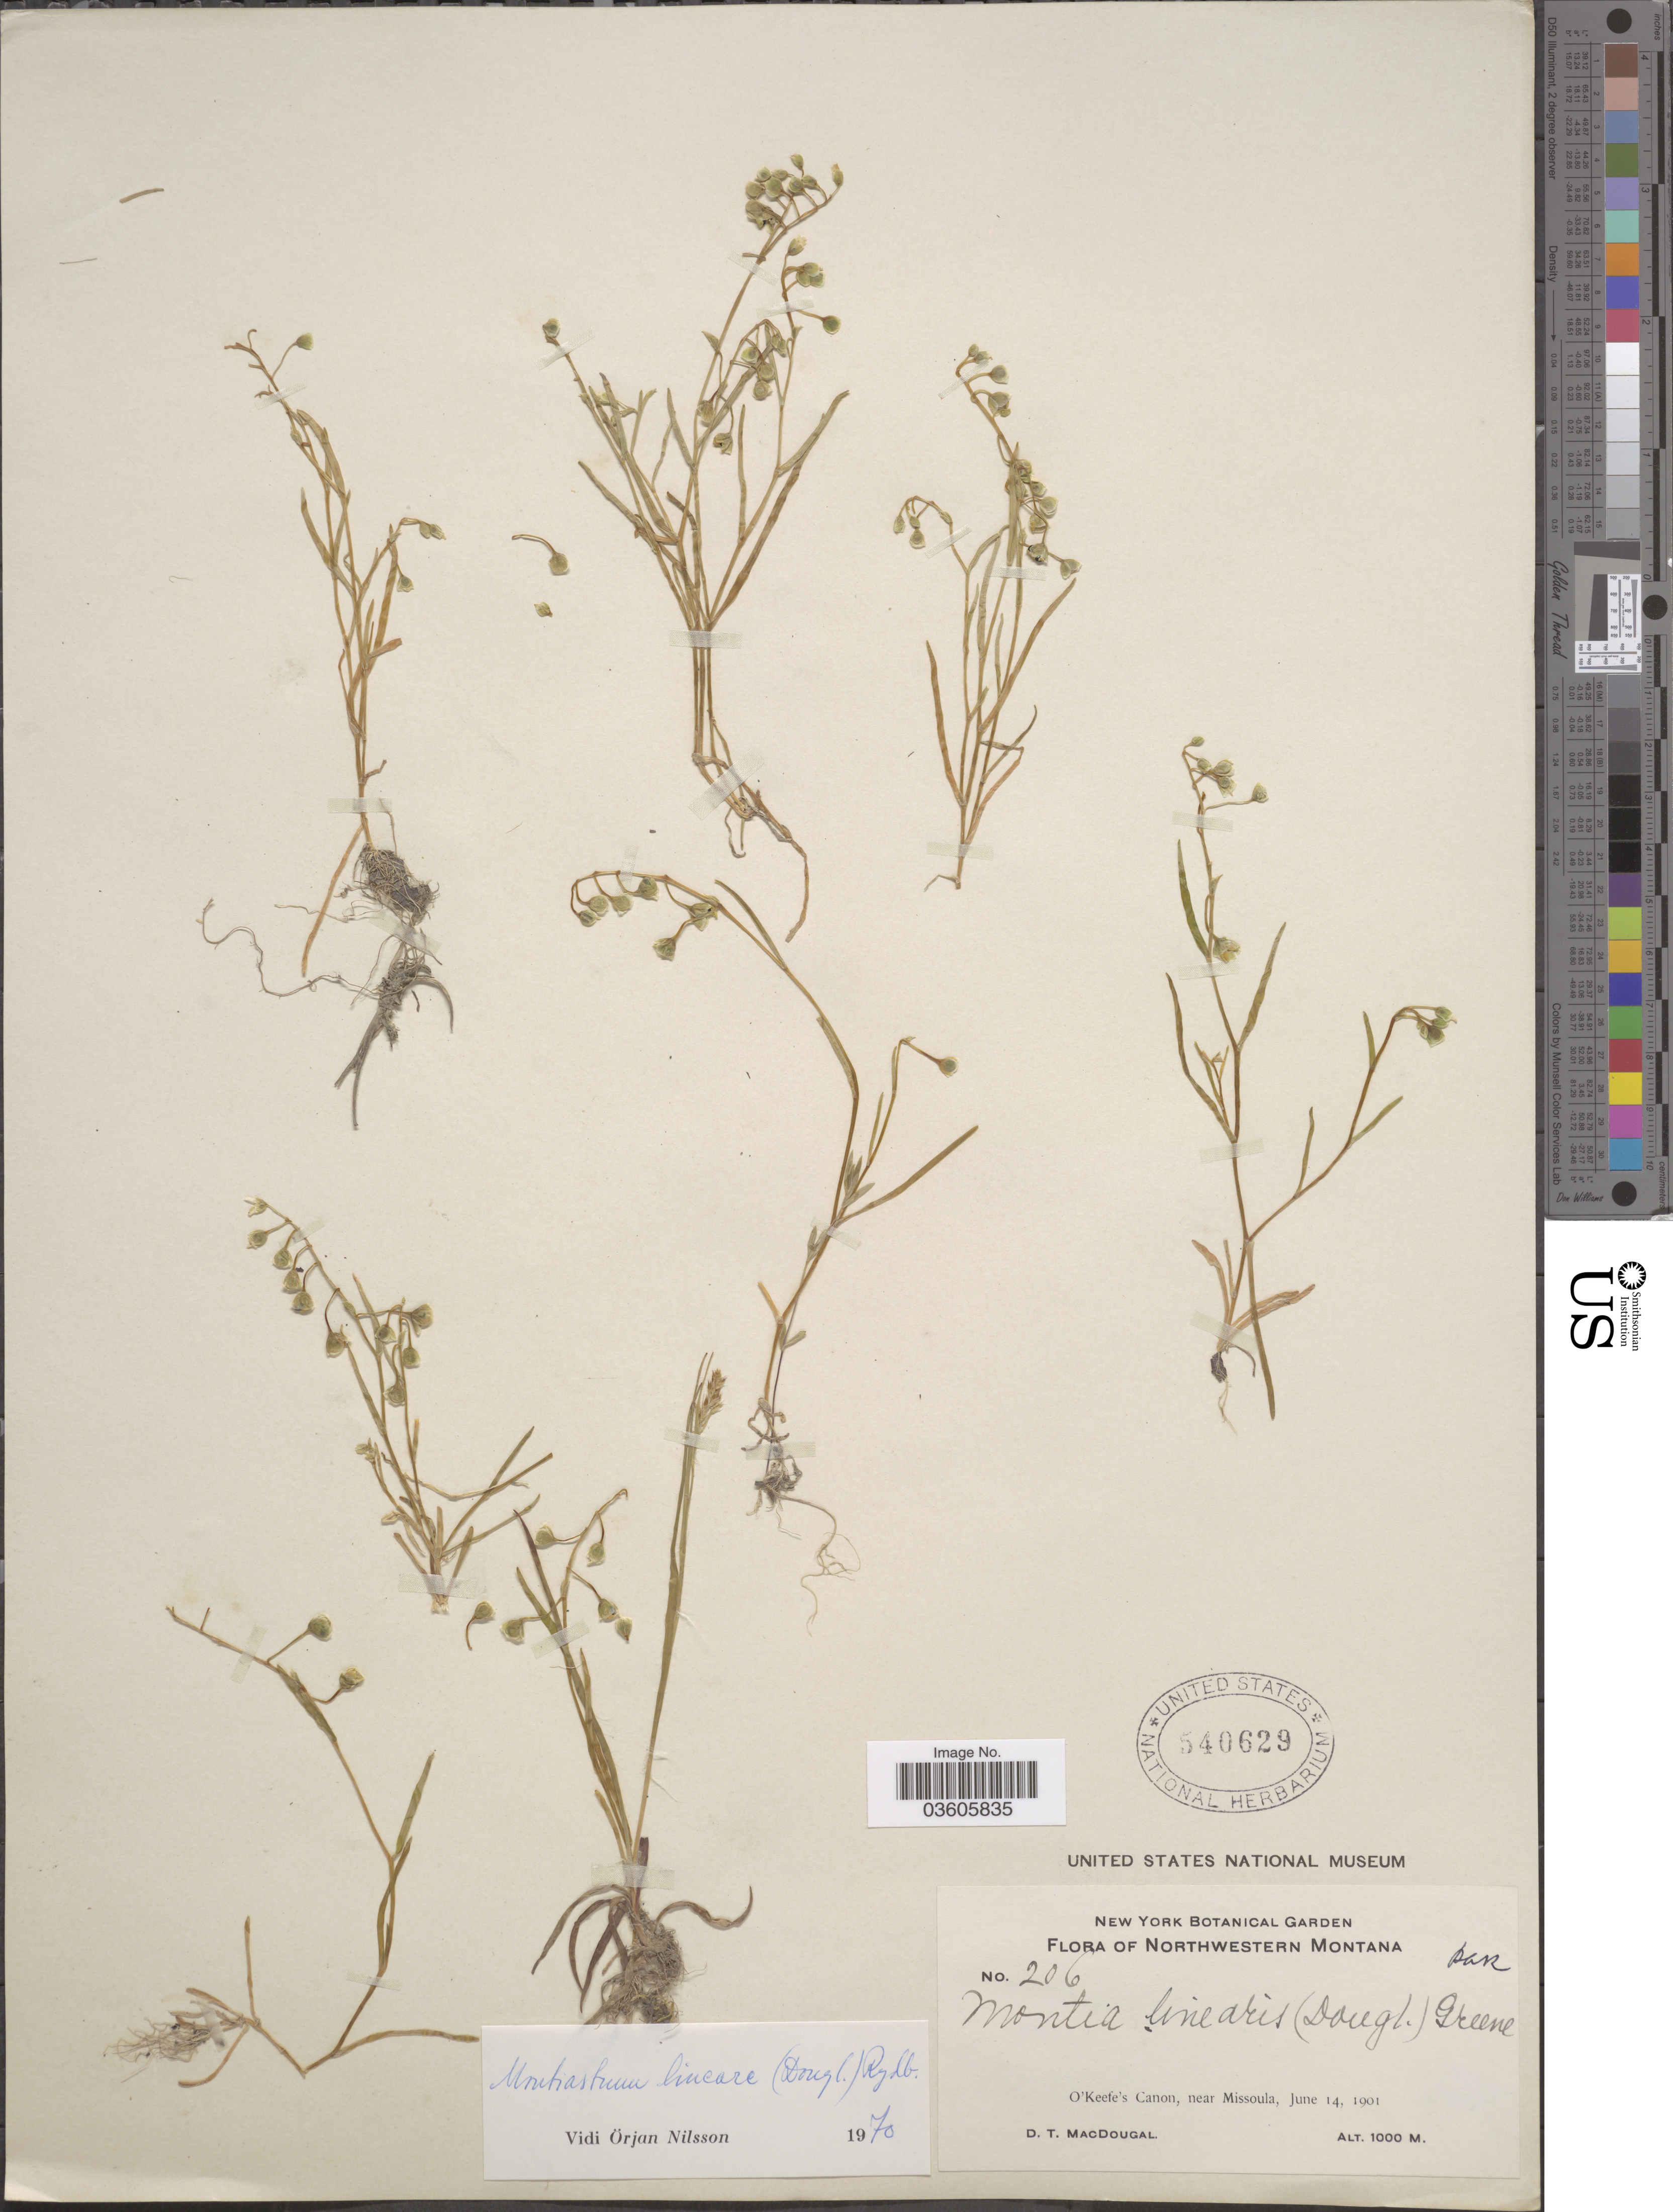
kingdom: Plantae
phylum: Tracheophyta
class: Magnoliopsida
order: Caryophyllales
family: Montiaceae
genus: Montia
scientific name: Montia linearis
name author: (Douglas) Greene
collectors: D. T. MacDougal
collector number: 206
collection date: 1901-06-14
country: United States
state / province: Montana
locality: Northwestern Montana. O'Keefe's Canon, near Missoula.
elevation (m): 1000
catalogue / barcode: US 540629